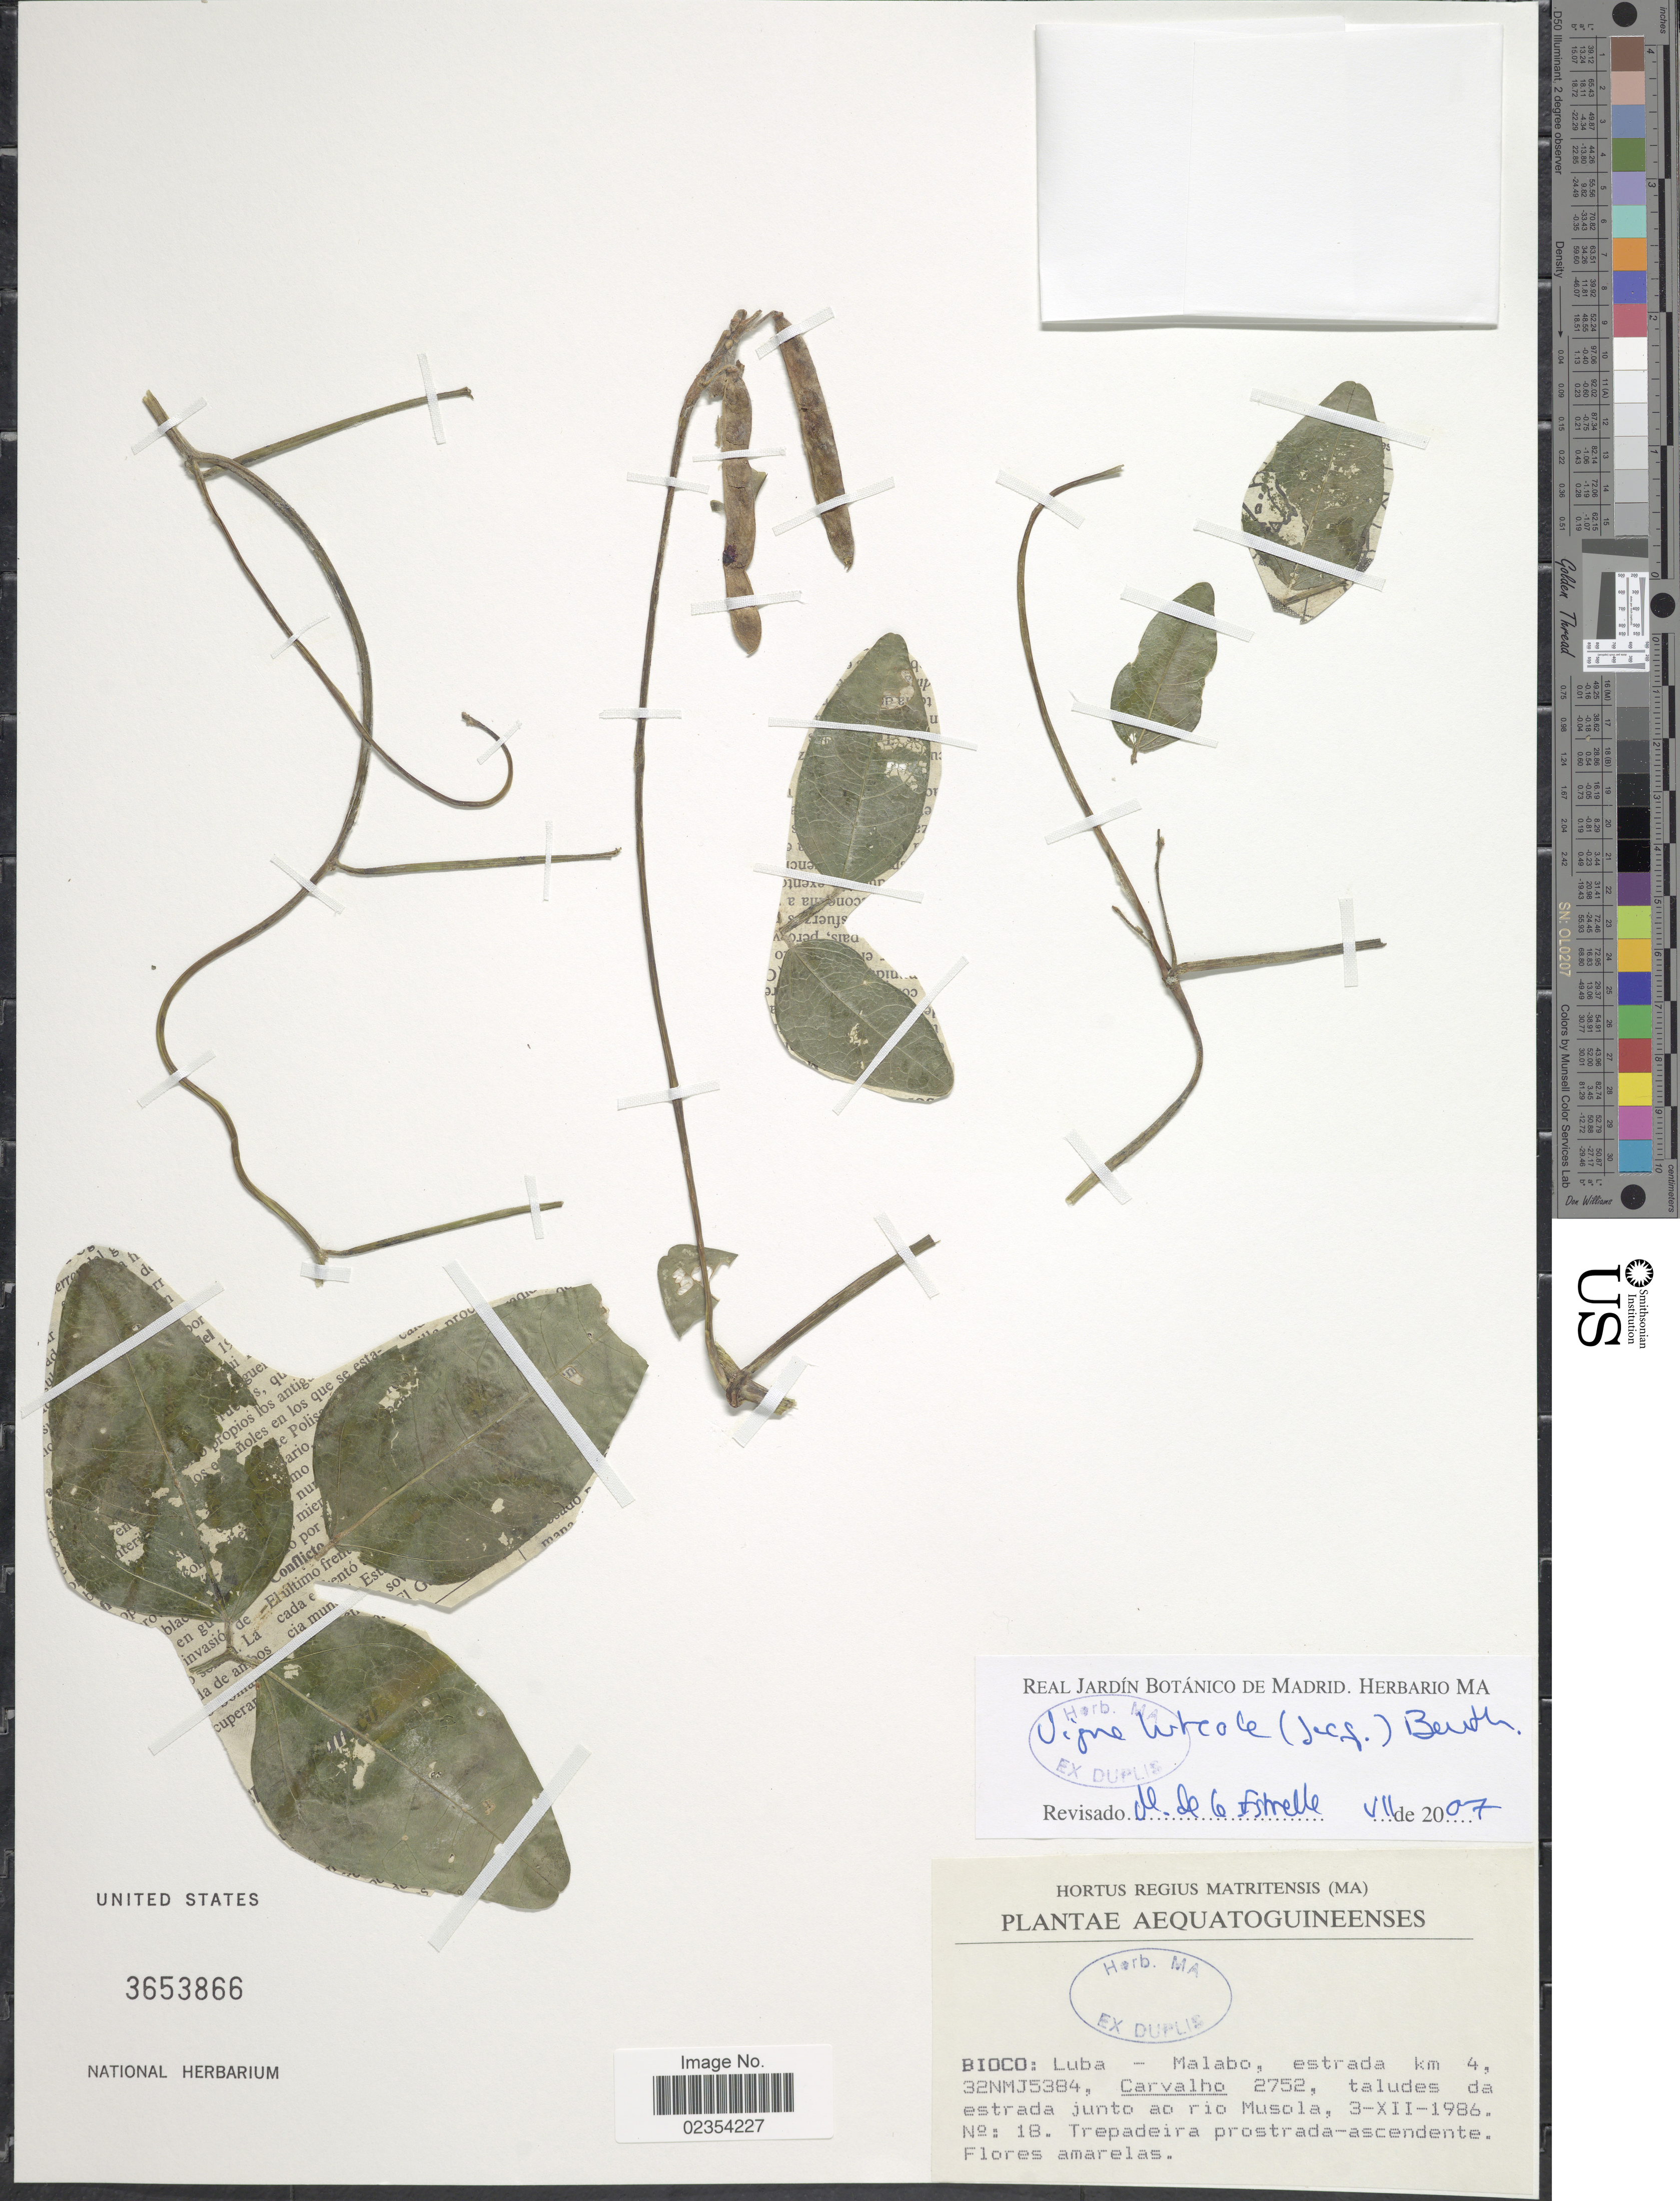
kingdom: Plantae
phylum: Tracheophyta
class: Magnoliopsida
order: Fabales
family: Fabaceae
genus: Vigna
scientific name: Vigna luteola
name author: (Jacq.) Benth.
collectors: Carvalho, --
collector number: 2752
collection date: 1986-12-03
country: Equatorial Guinea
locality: Bioco: Luba-Malabo, estrada km 4, 32NMJ5384, taludes da estrada junto ao rio Musola.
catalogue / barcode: US 3653866